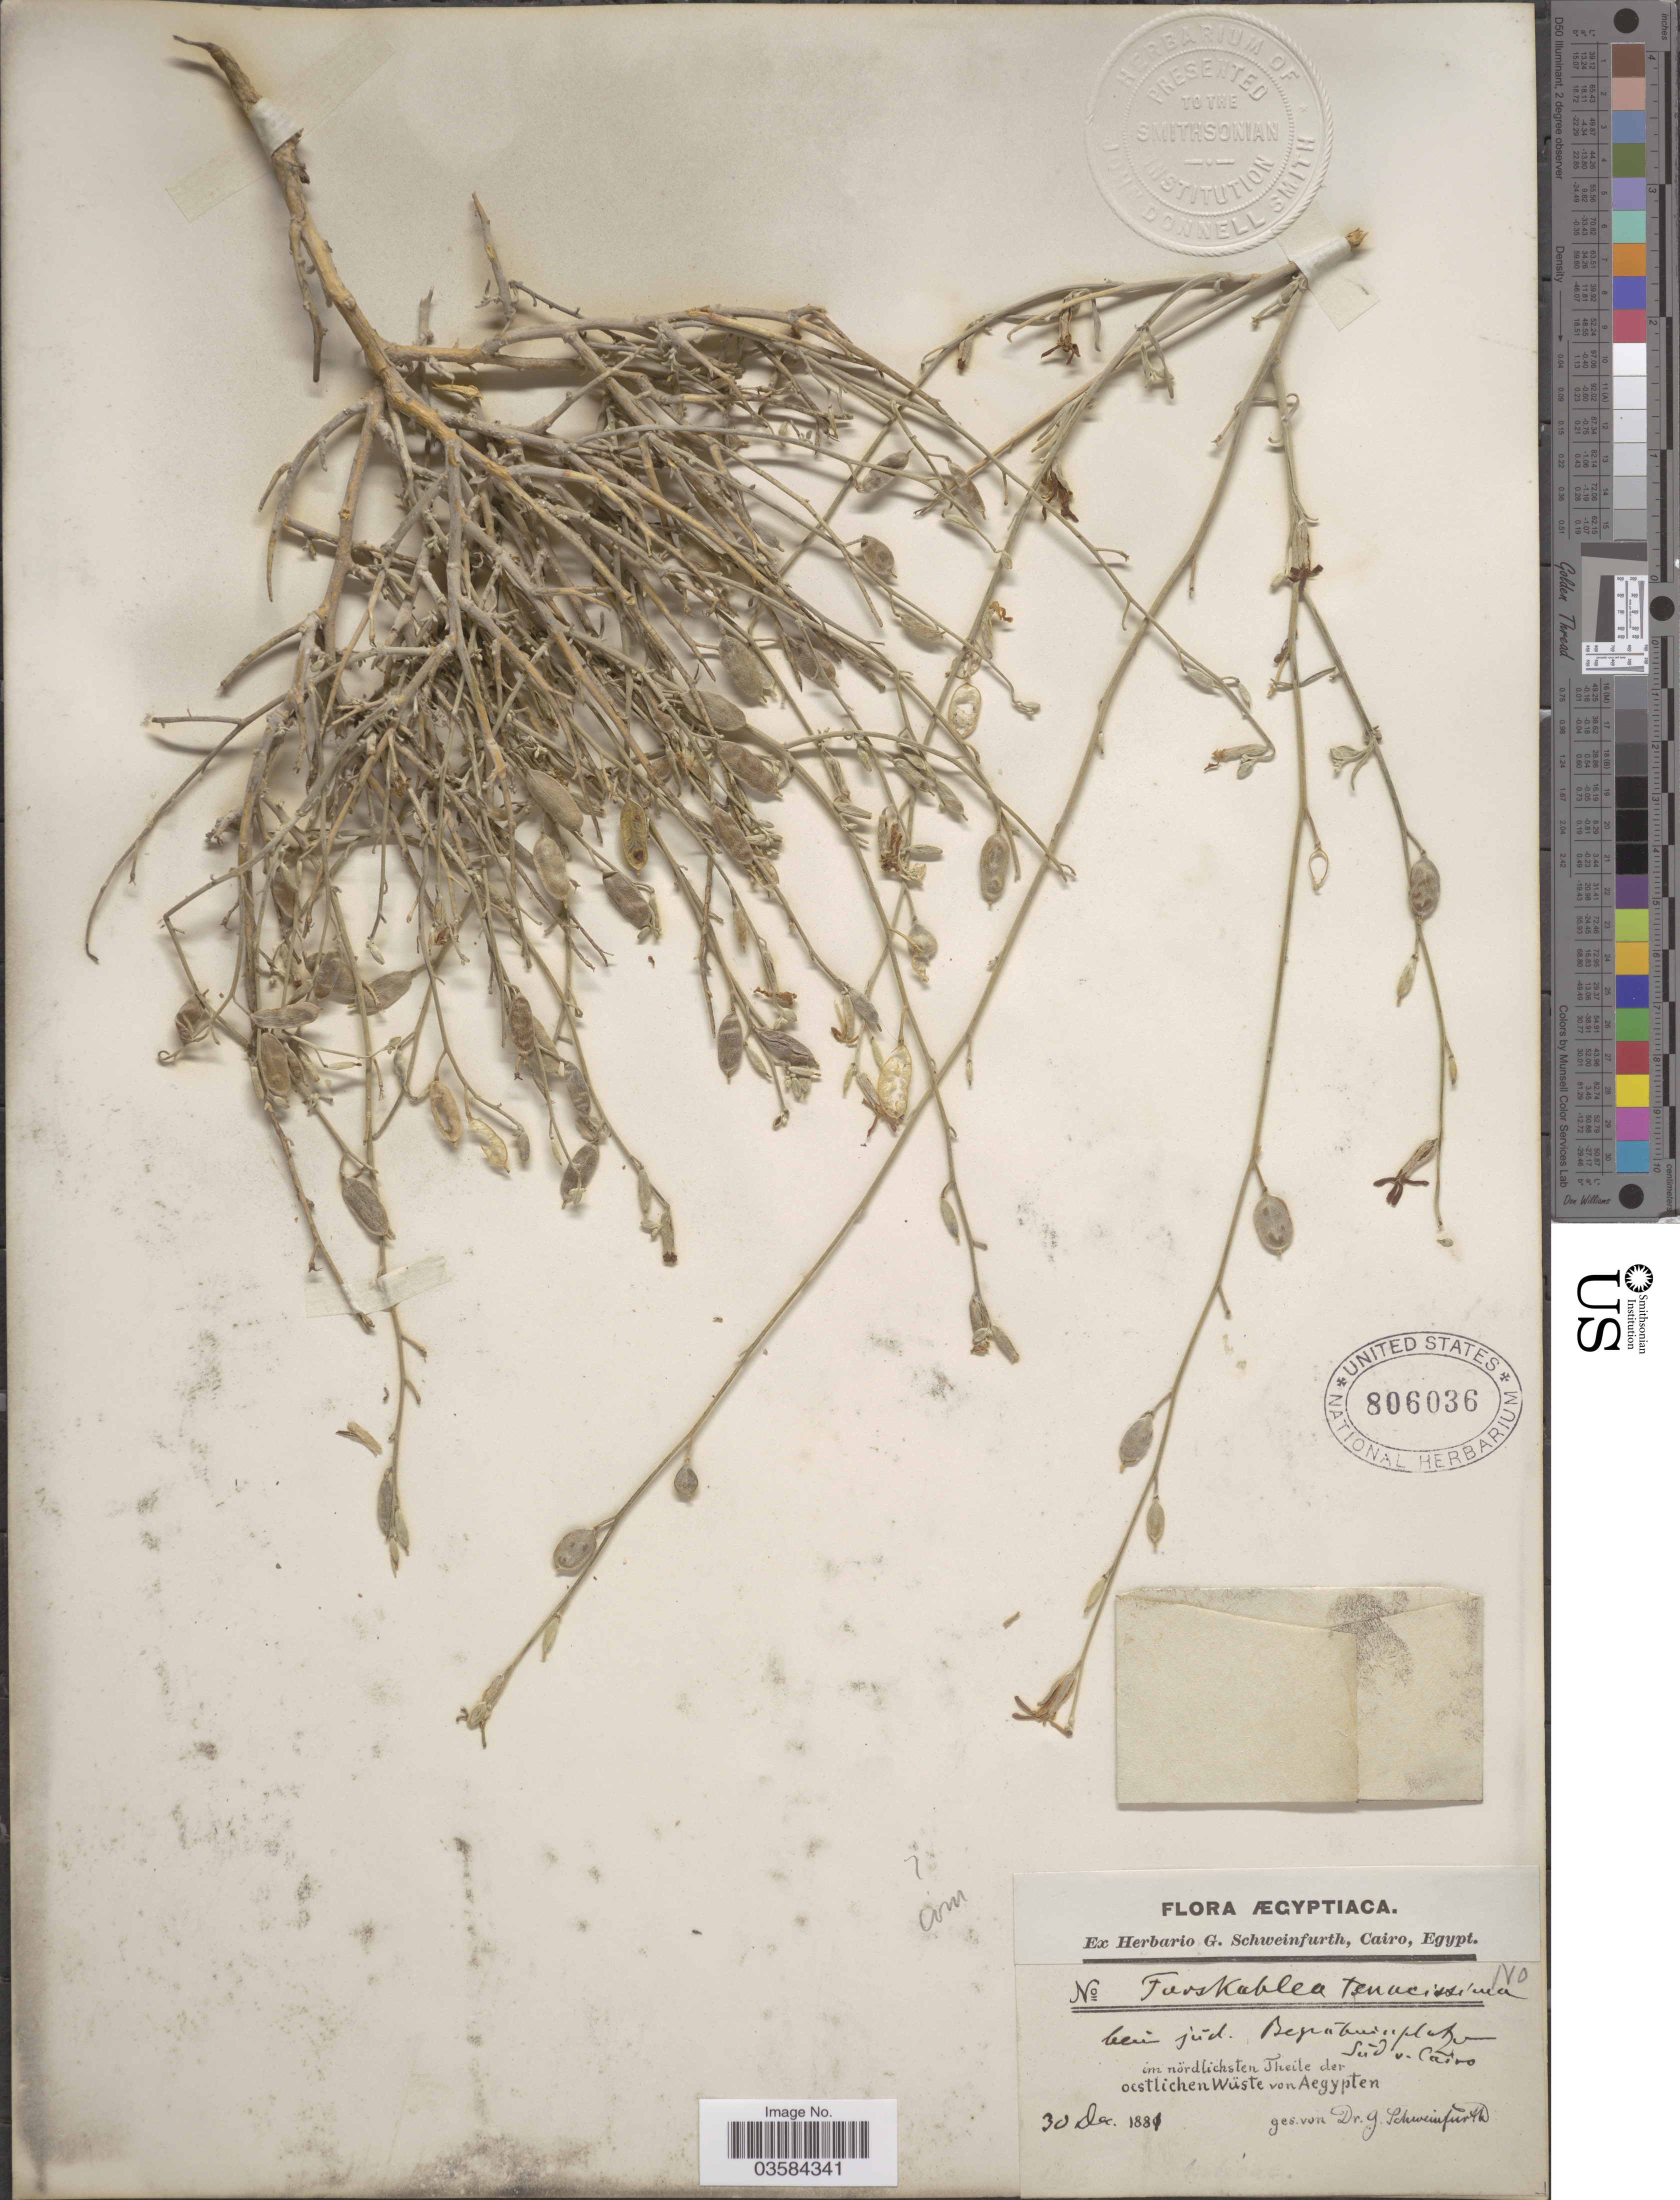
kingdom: Plantae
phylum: Tracheophyta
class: Magnoliopsida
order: Brassicales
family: Brassicaceae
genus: Farsetia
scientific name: Farsetia aegyptia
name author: Turra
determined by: Strong, Mark T., (BOT), Smithsonian Institution - National Museum of Natural History (UNITED STATES)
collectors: G. A. Schweinfurth (herbarium)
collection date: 1881-12-30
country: Egypt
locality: [illegible text] Súd v. Cairo. Im nördlichsten Theile der oestlichen Wüste von Aegypten.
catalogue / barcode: US 806036